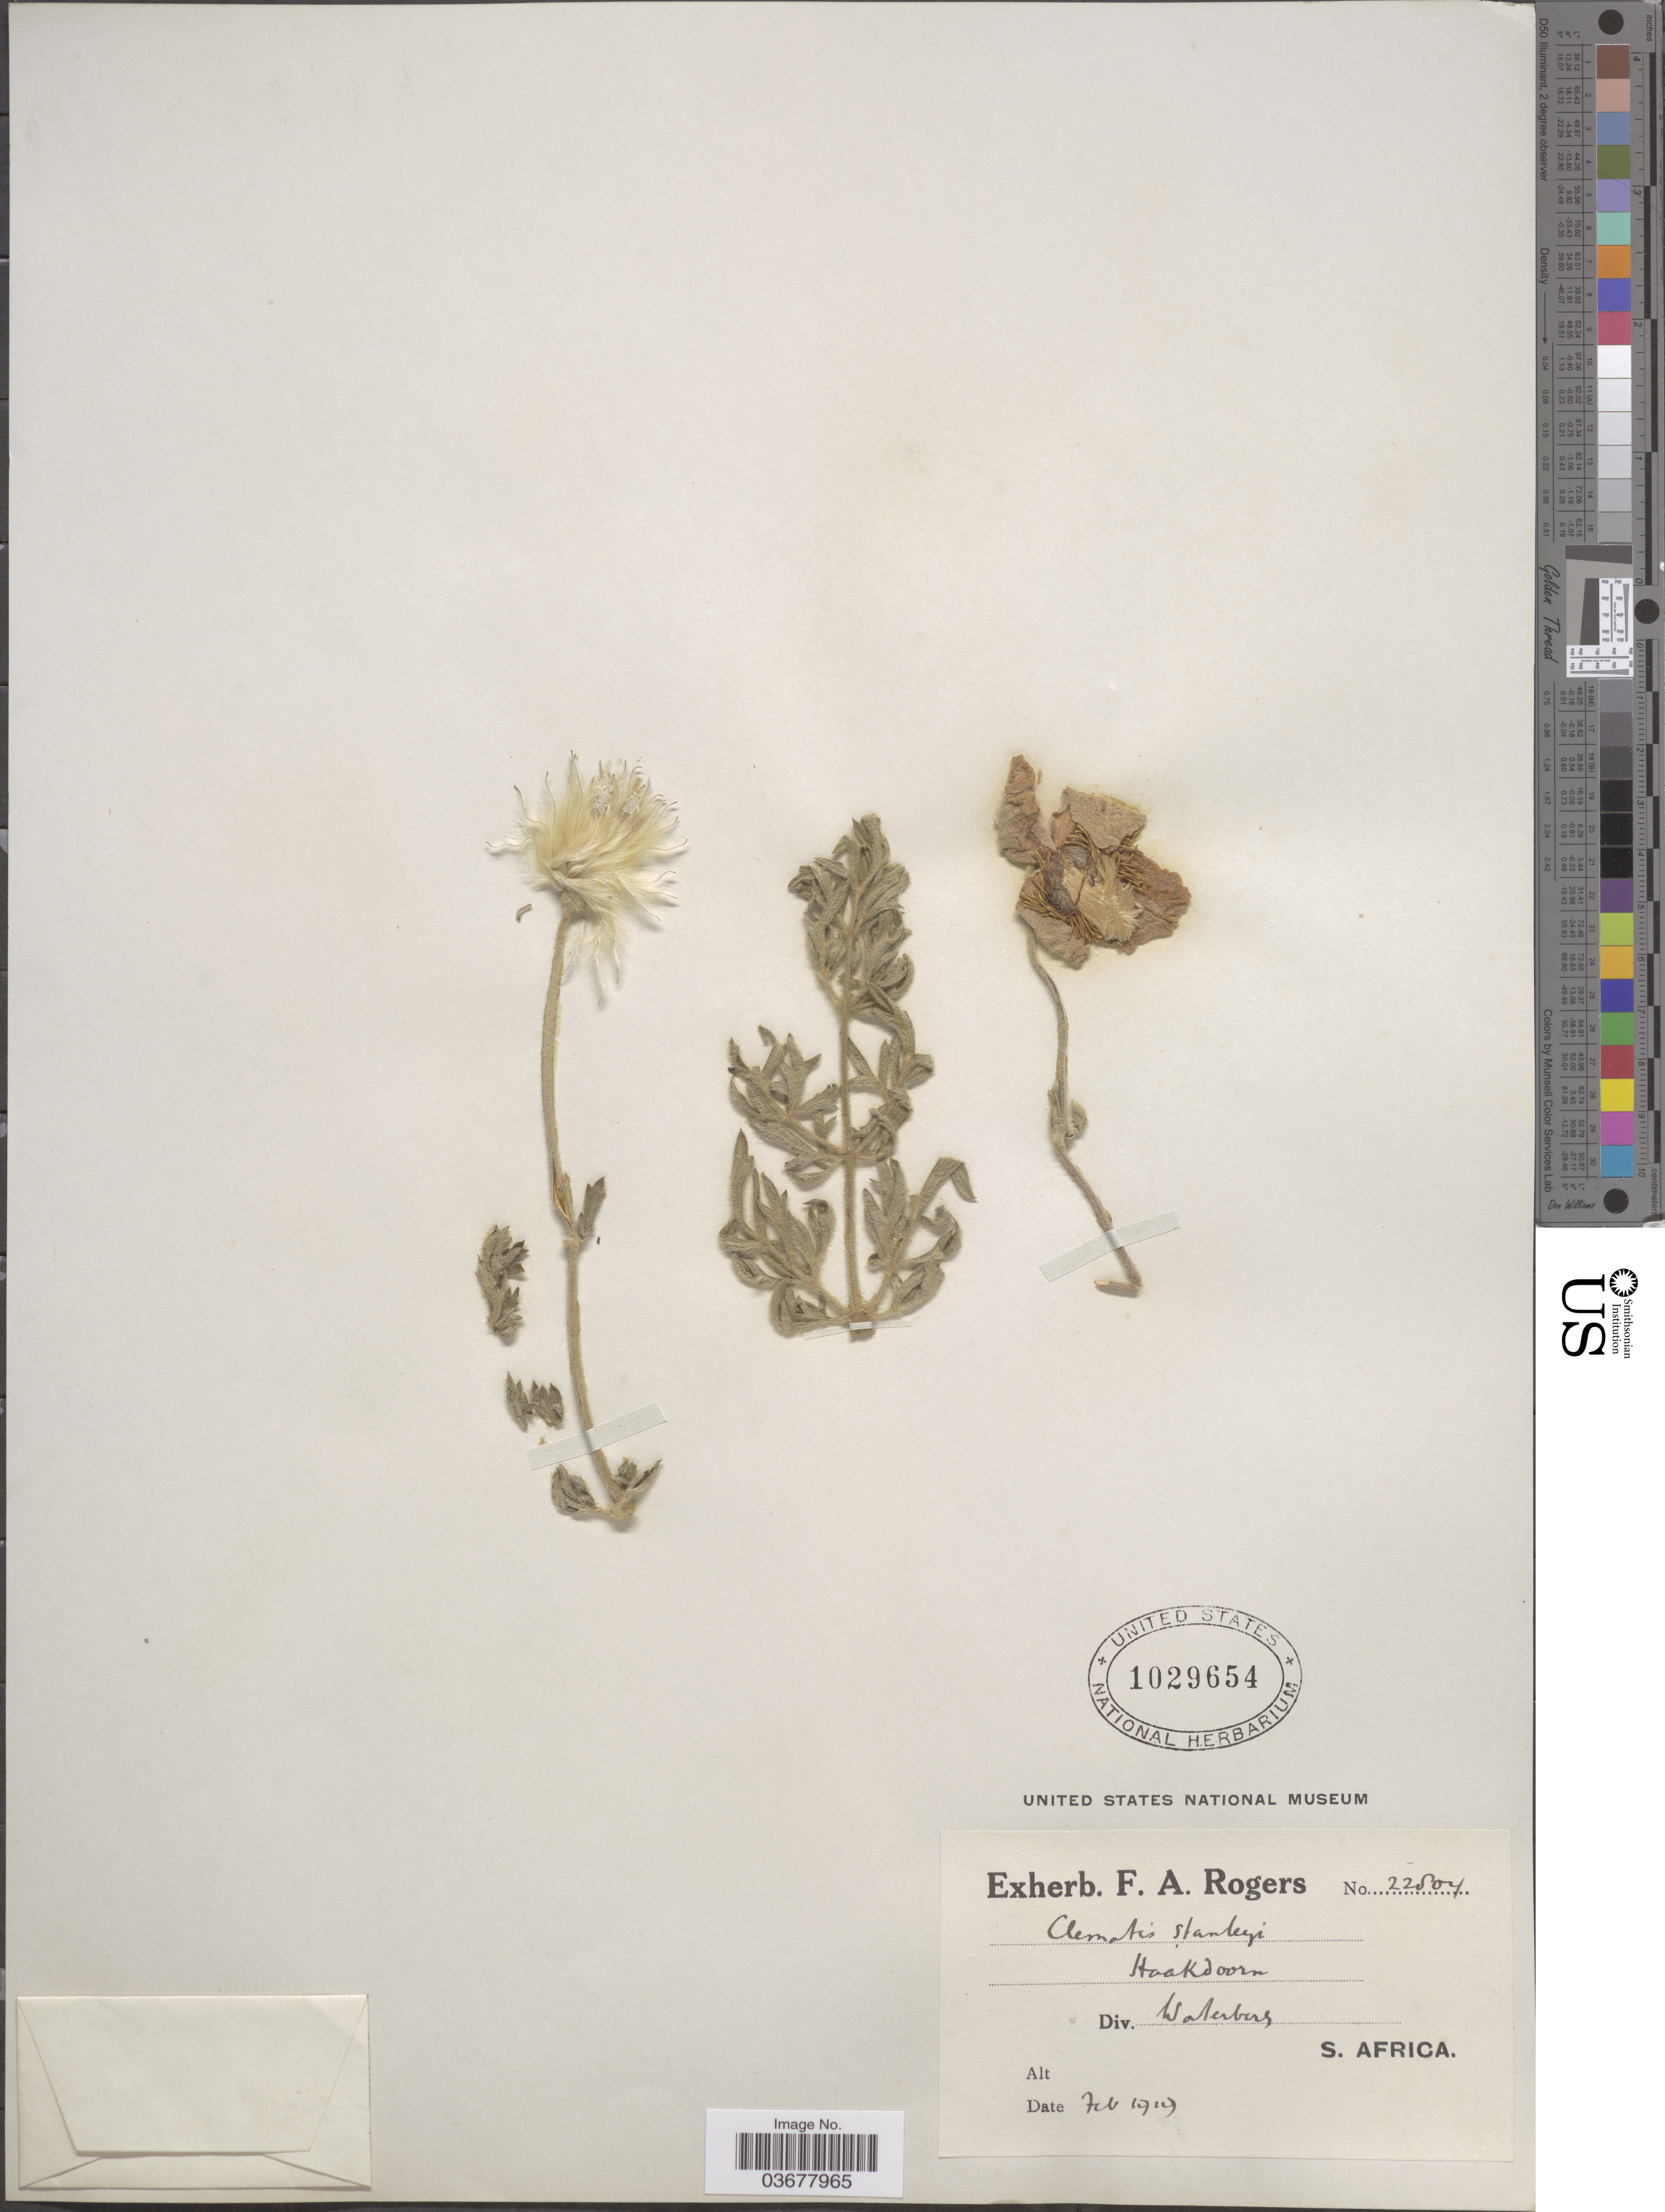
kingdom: Plantae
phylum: Tracheophyta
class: Magnoliopsida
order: Ranunculales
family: Ranunculaceae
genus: Clematis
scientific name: Clematis stanleyi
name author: Hook.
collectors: ex herb. F. A. Rogers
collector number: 22804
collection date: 1919-02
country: South Africa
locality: Haakdoorn. Div. Waterberg. S. Africa.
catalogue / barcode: US 1029654